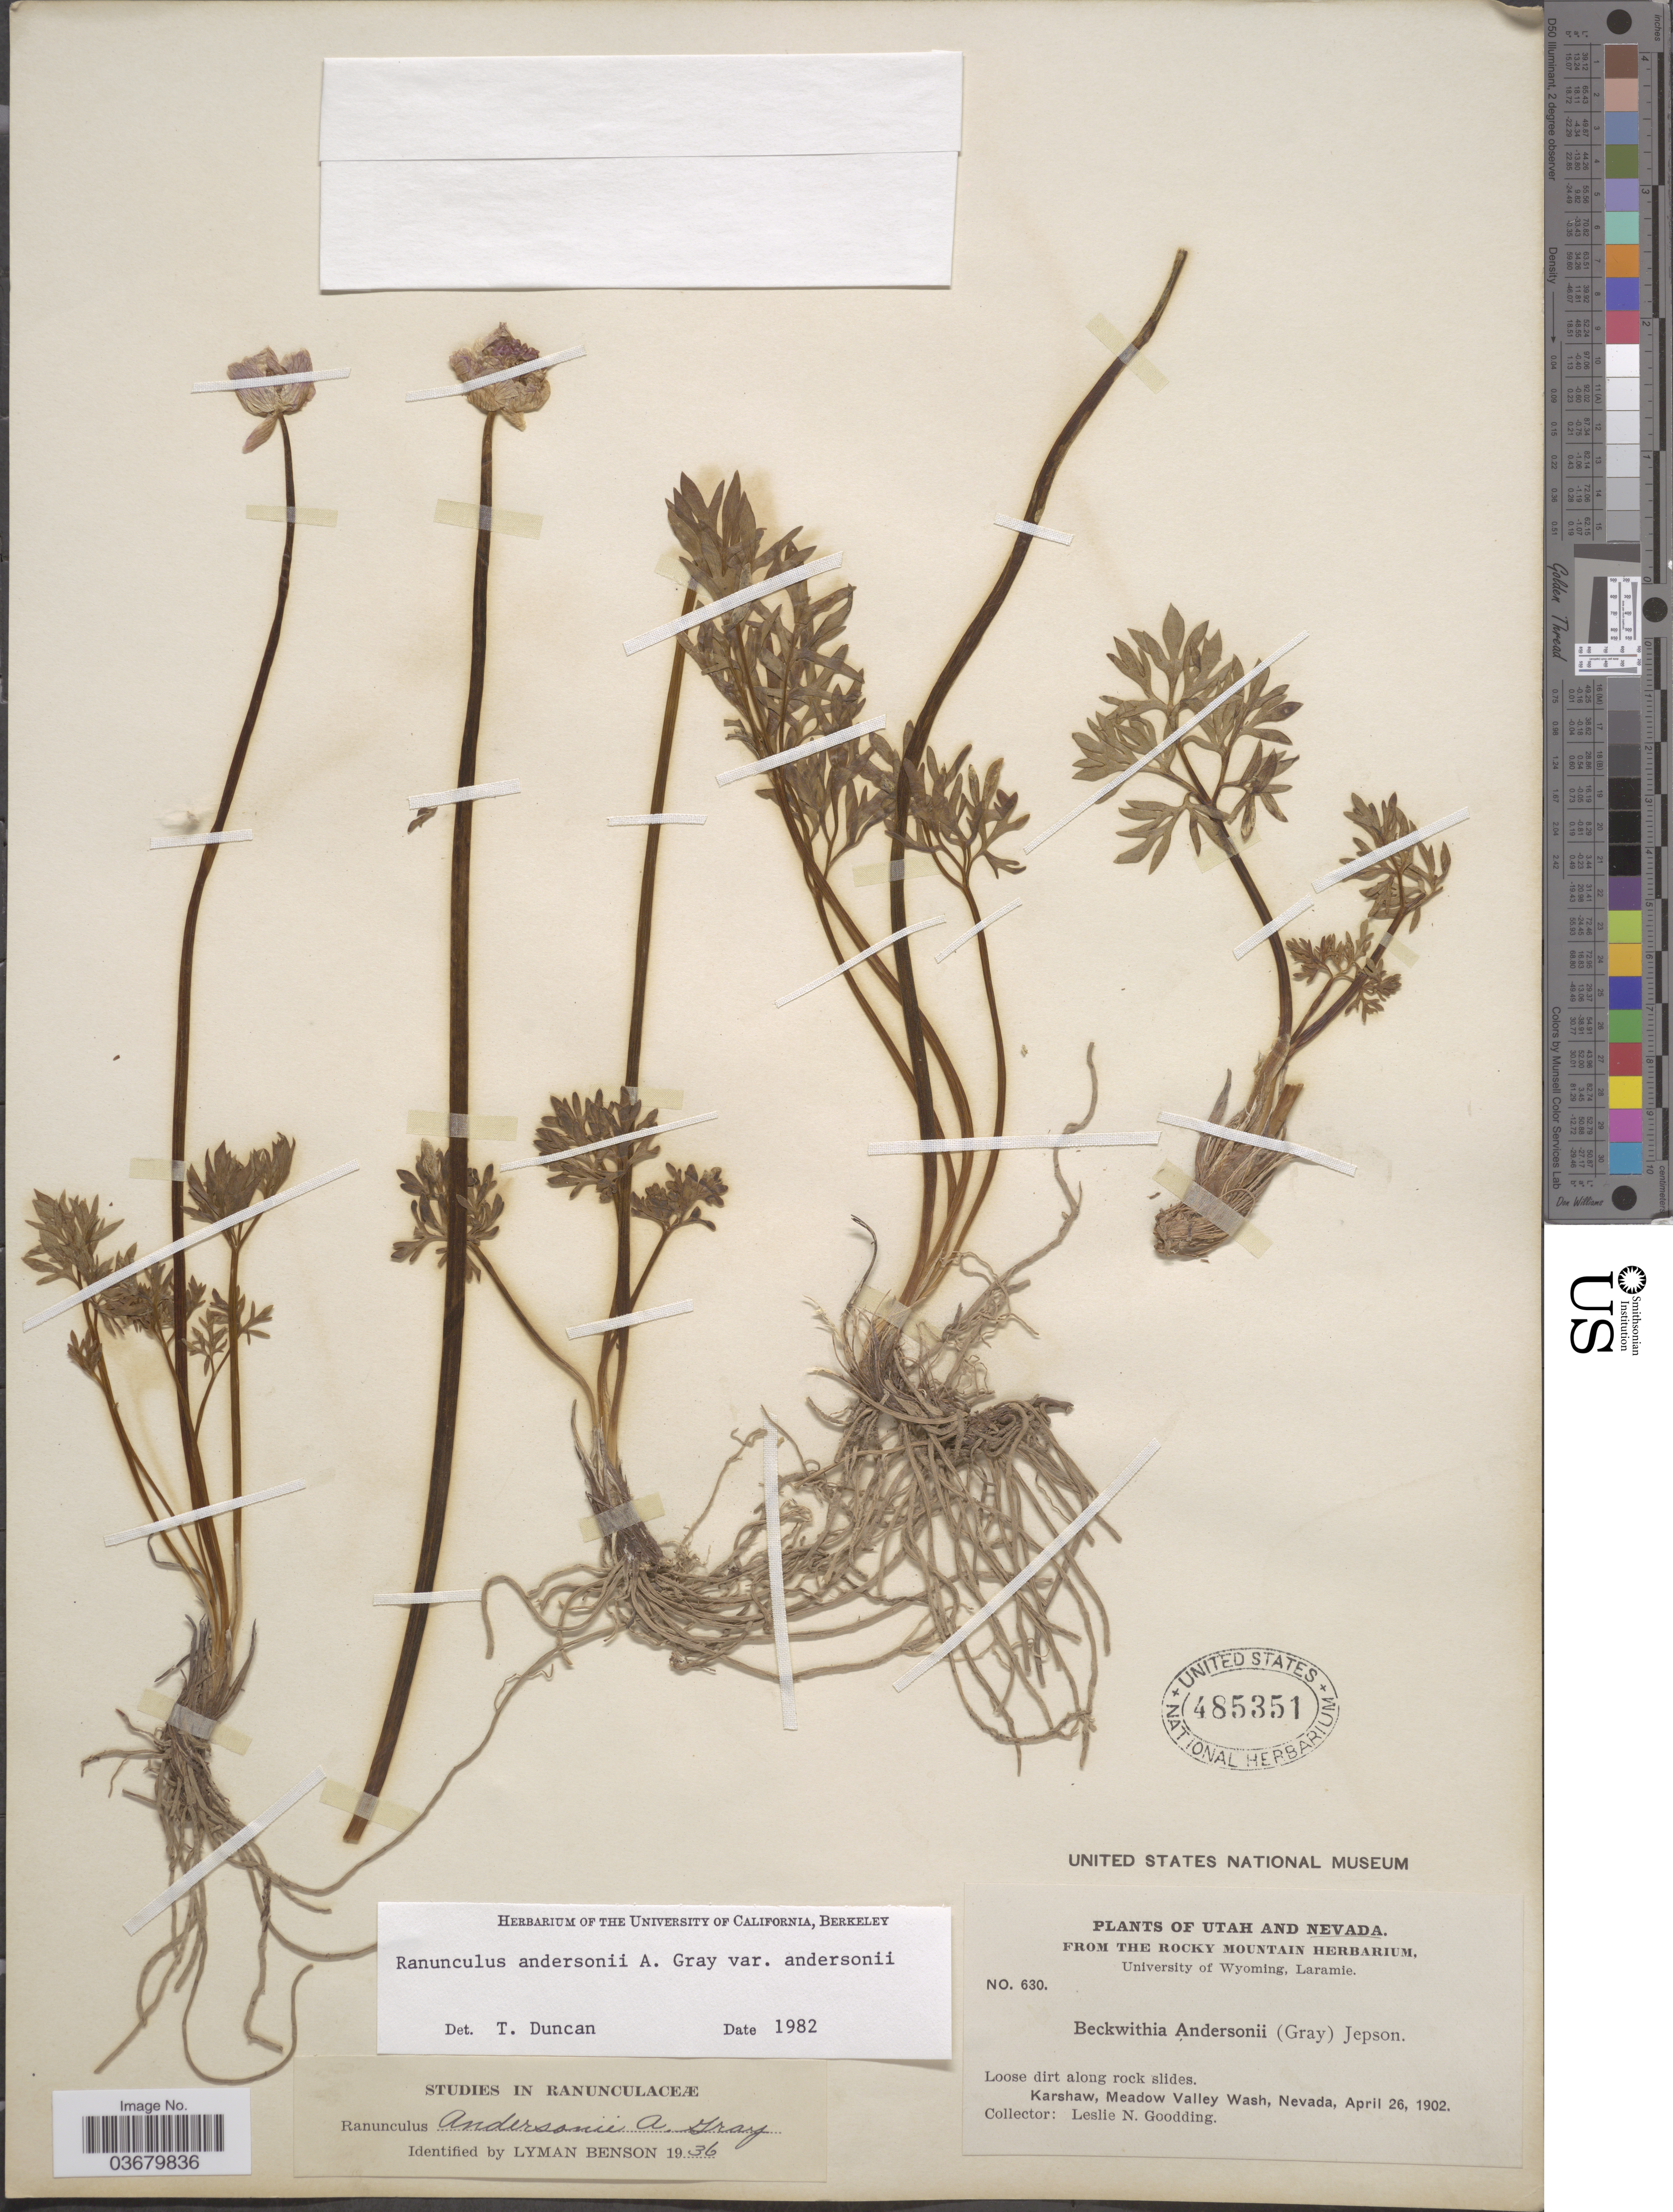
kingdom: Plantae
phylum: Tracheophyta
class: Magnoliopsida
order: Ranunculales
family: Ranunculaceae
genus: Ranunculus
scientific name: Ranunculus andersonii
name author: A. Gray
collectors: L. N. Goodding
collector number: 630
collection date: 1902-04-26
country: United States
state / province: Nevada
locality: Karshaw, Meadow Valley Wash.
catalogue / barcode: US 485351